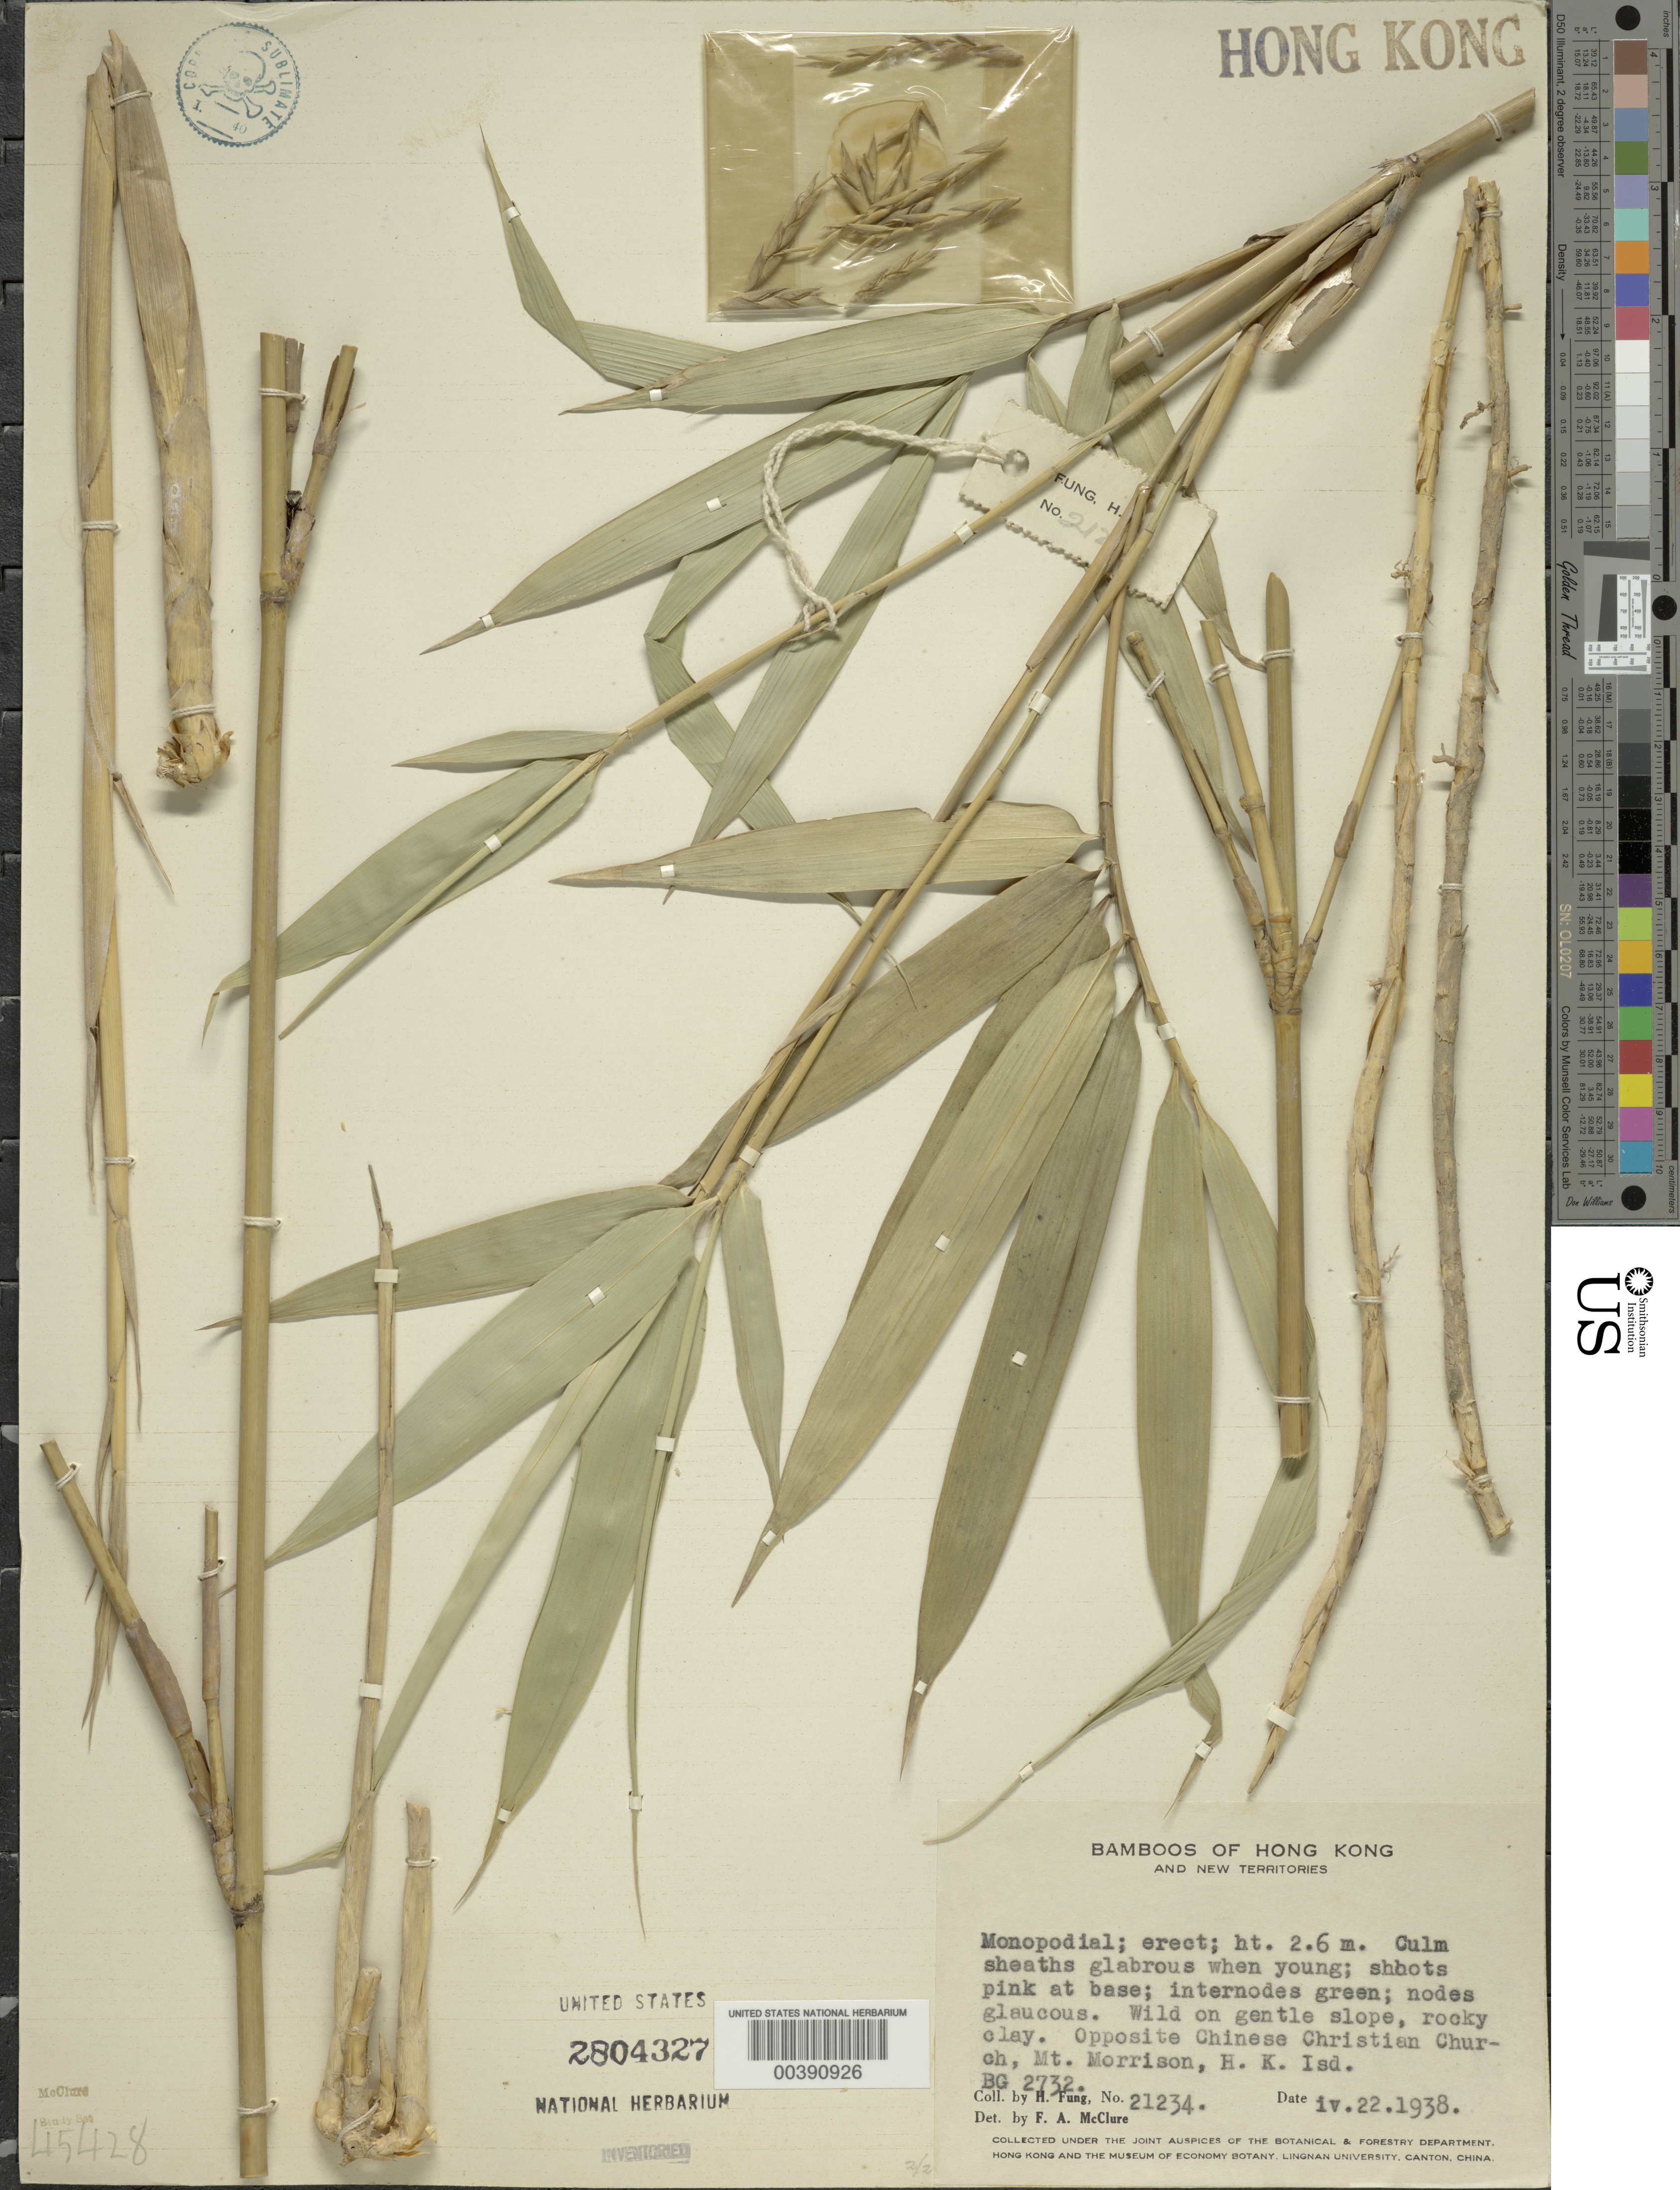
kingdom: Plantae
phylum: Tracheophyta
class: Liliopsida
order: Poales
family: Poaceae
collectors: H. L. Fung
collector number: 21234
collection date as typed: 22 Apr 1938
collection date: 1938-04-22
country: China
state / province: Hong Kong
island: Hong Kong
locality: Mt. morrison, chinese christian church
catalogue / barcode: US 2804327